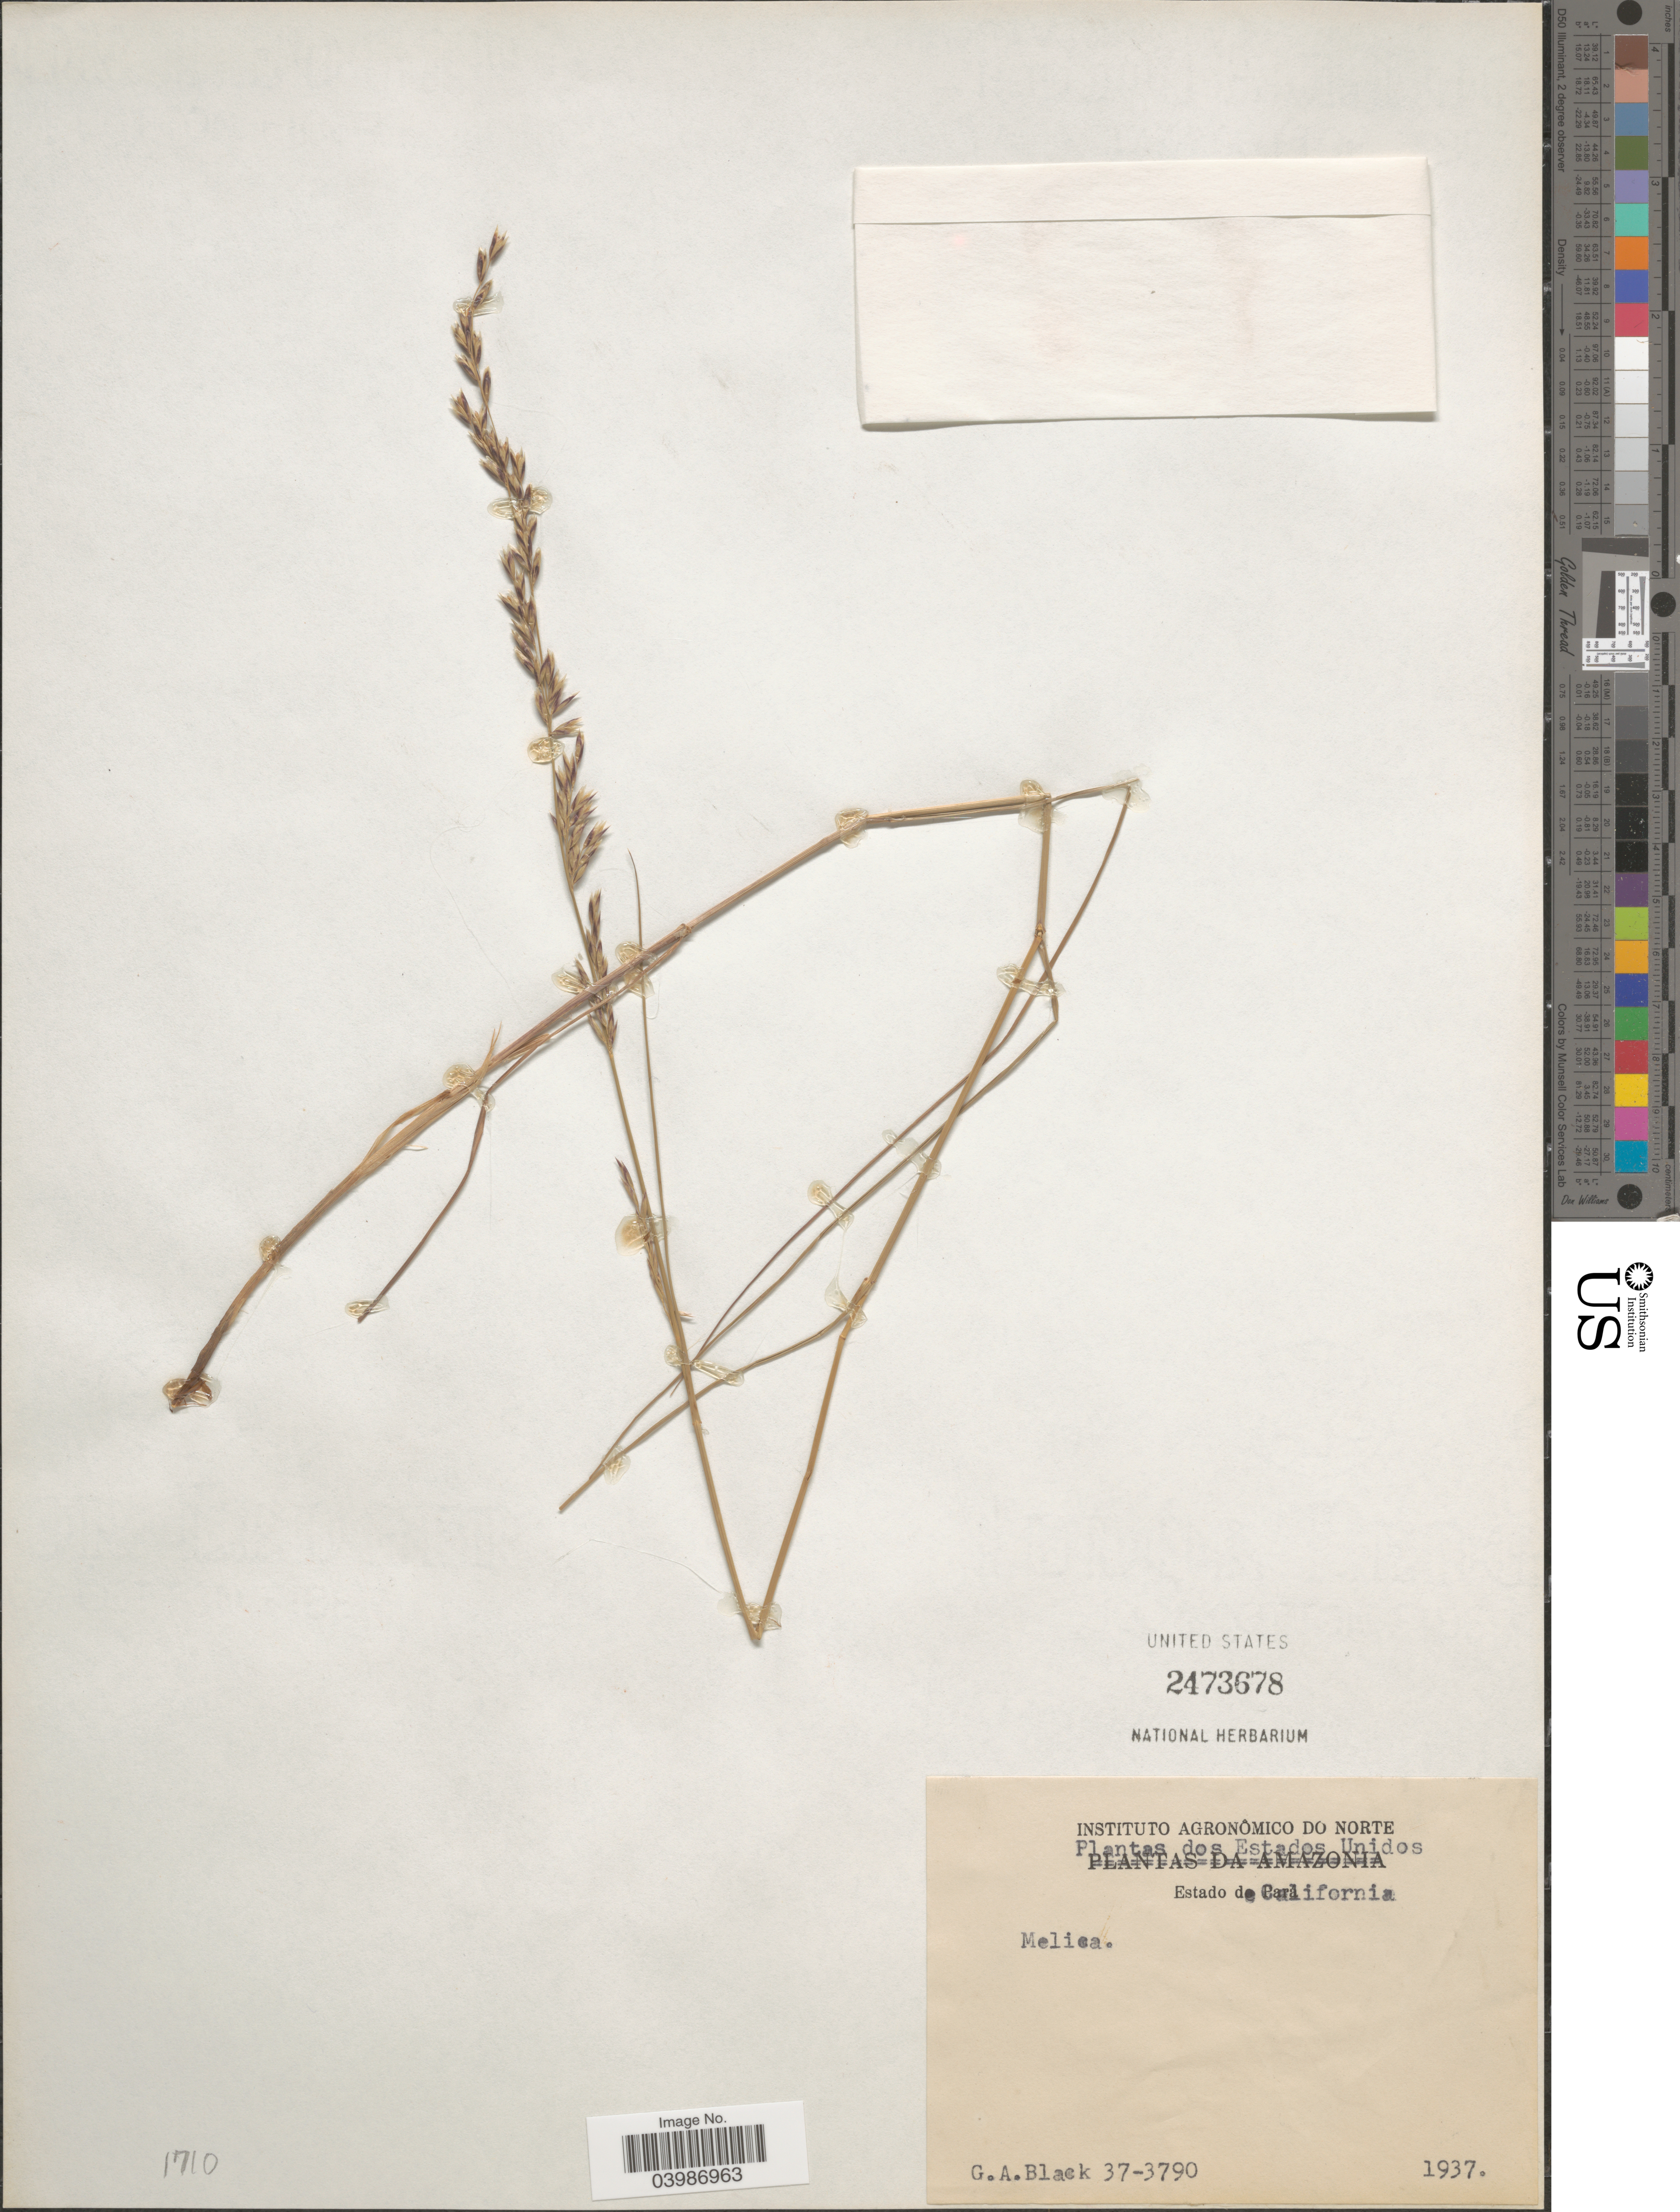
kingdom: Plantae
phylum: Tracheophyta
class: Liliopsida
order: Poales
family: Poaceae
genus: Melica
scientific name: Melica sp.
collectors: G. A. Black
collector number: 37-3790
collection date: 1937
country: United States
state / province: California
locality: Estados Unidos.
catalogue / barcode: US 2473678